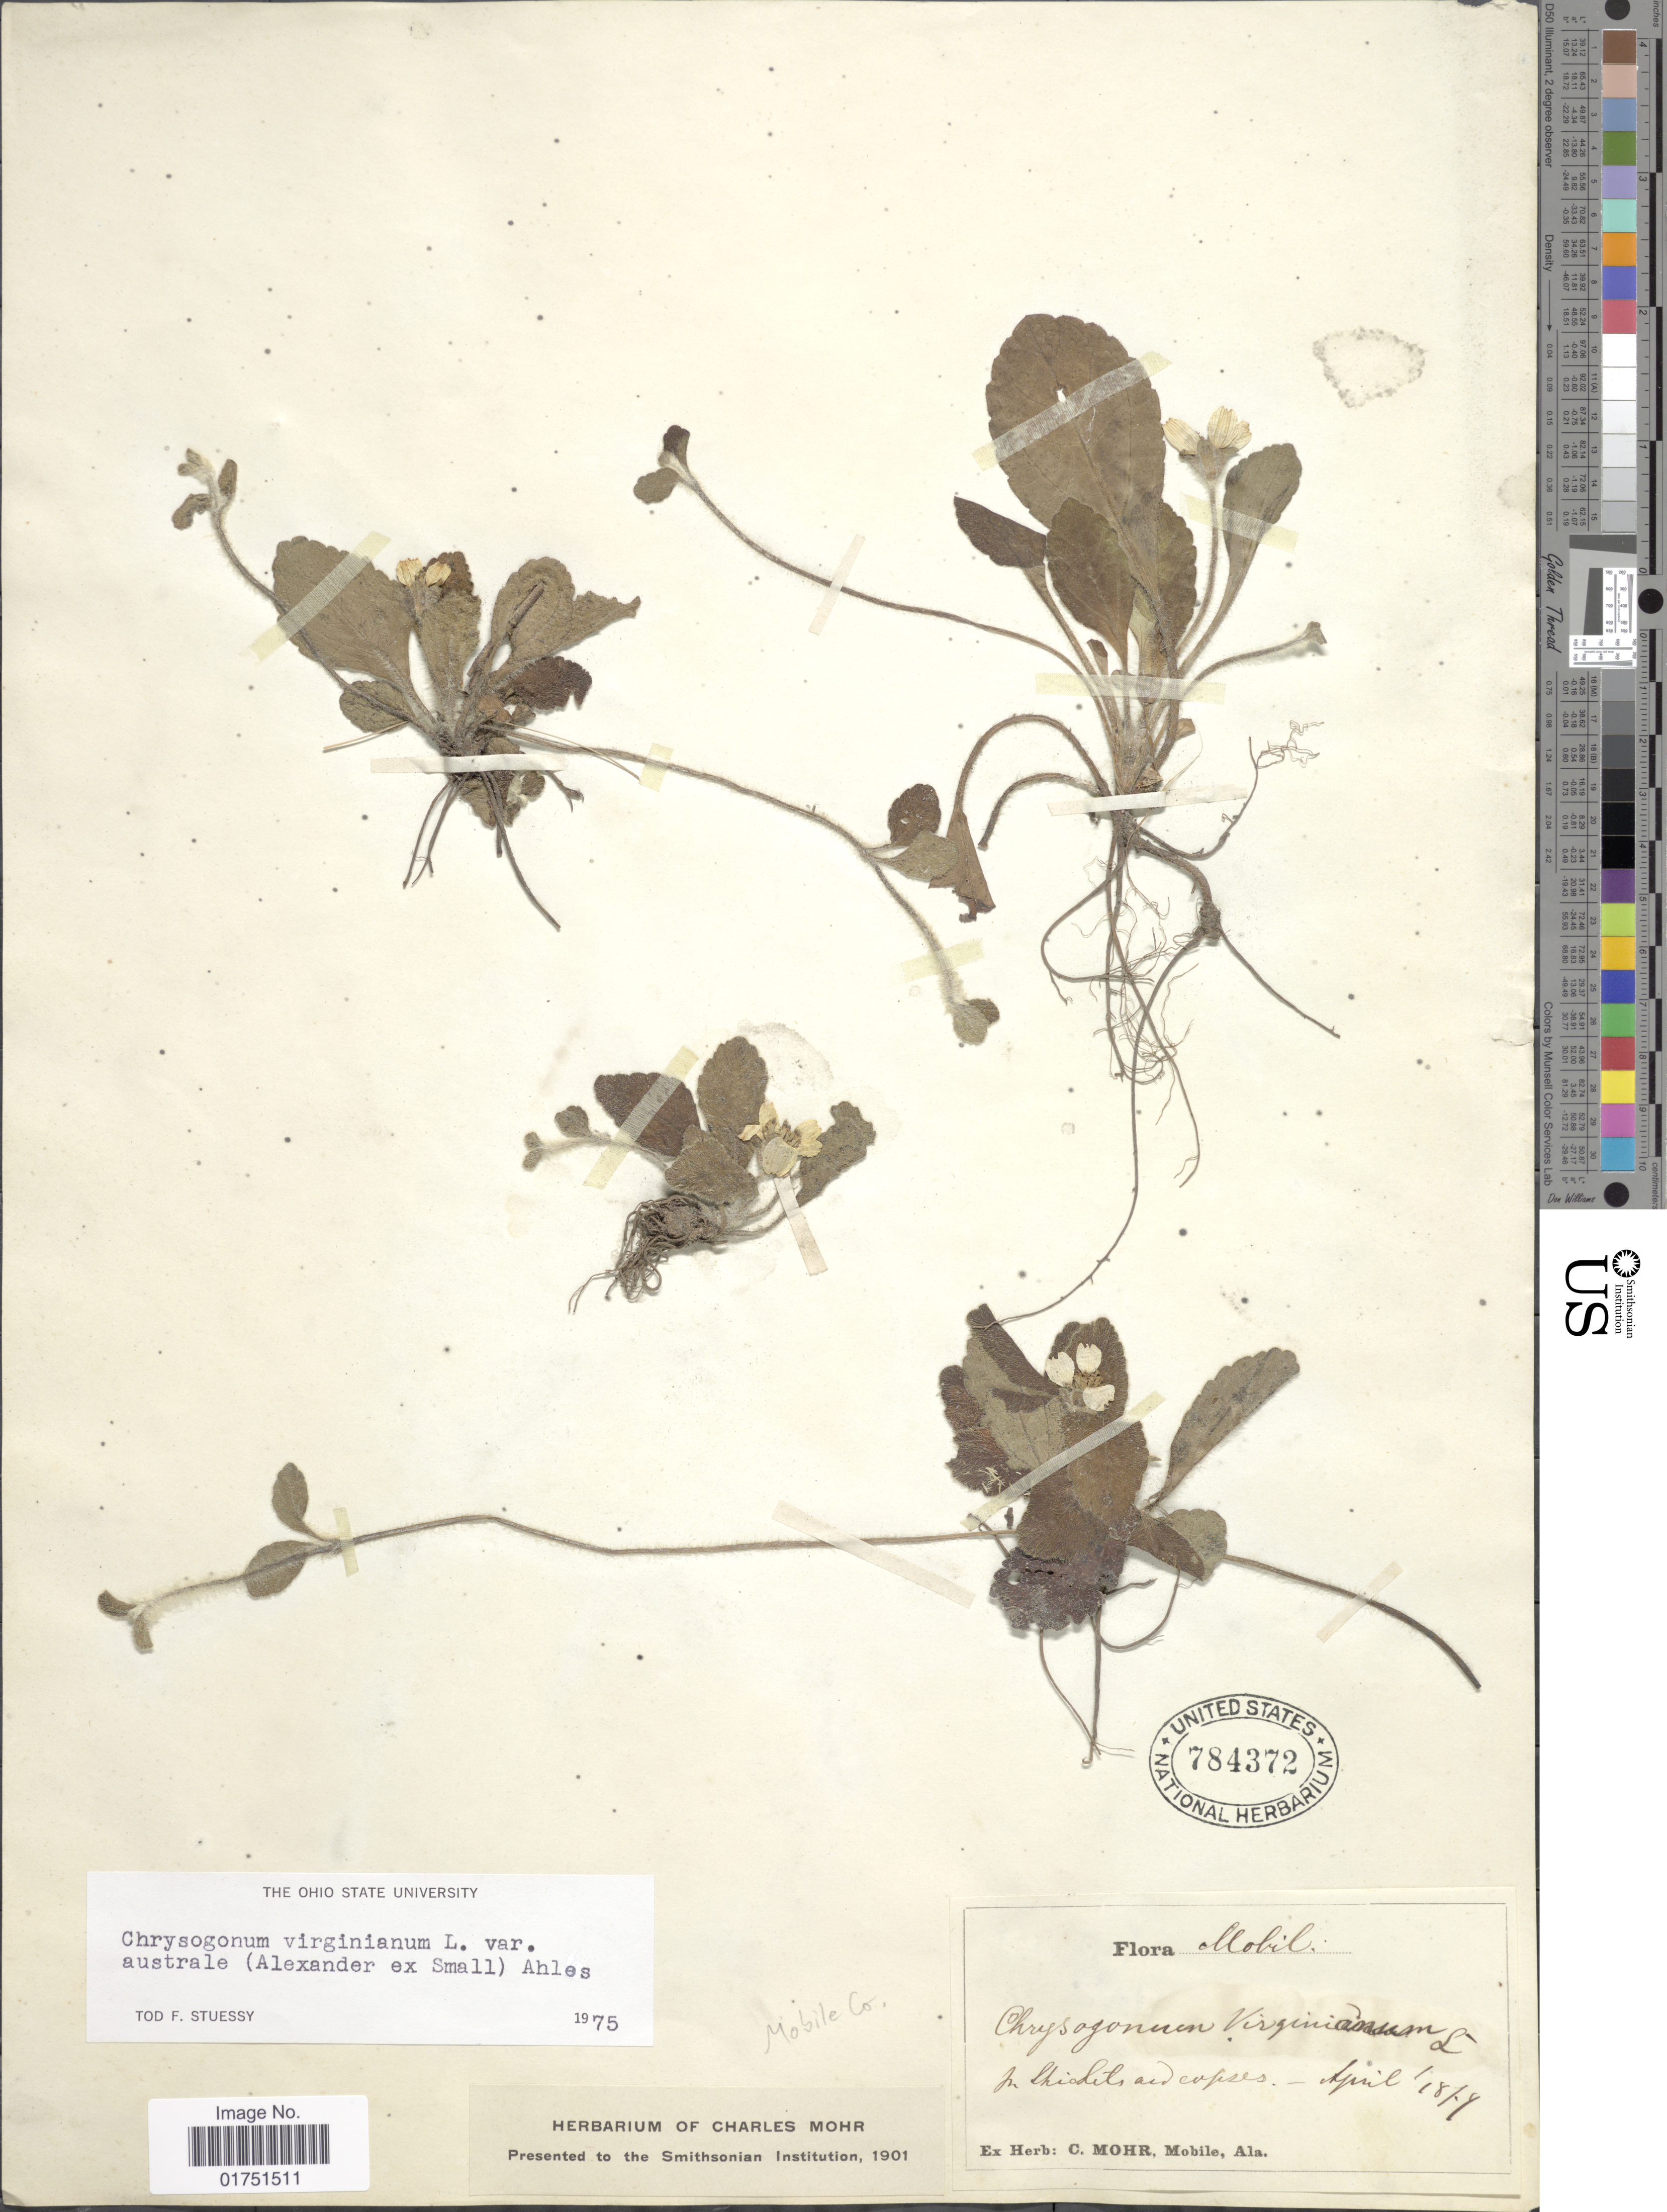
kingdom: Plantae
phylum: Tracheophyta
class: Magnoliopsida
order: Asterales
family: Asteraceae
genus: Chrysogonum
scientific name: Chrysogonum virginianum var. australe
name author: (Alexander ex Small) Ahles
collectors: ex herb. C. Mohr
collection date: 1874-04-01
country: United States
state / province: Alabama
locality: Mobile. In thickets and copses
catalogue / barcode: US 784372